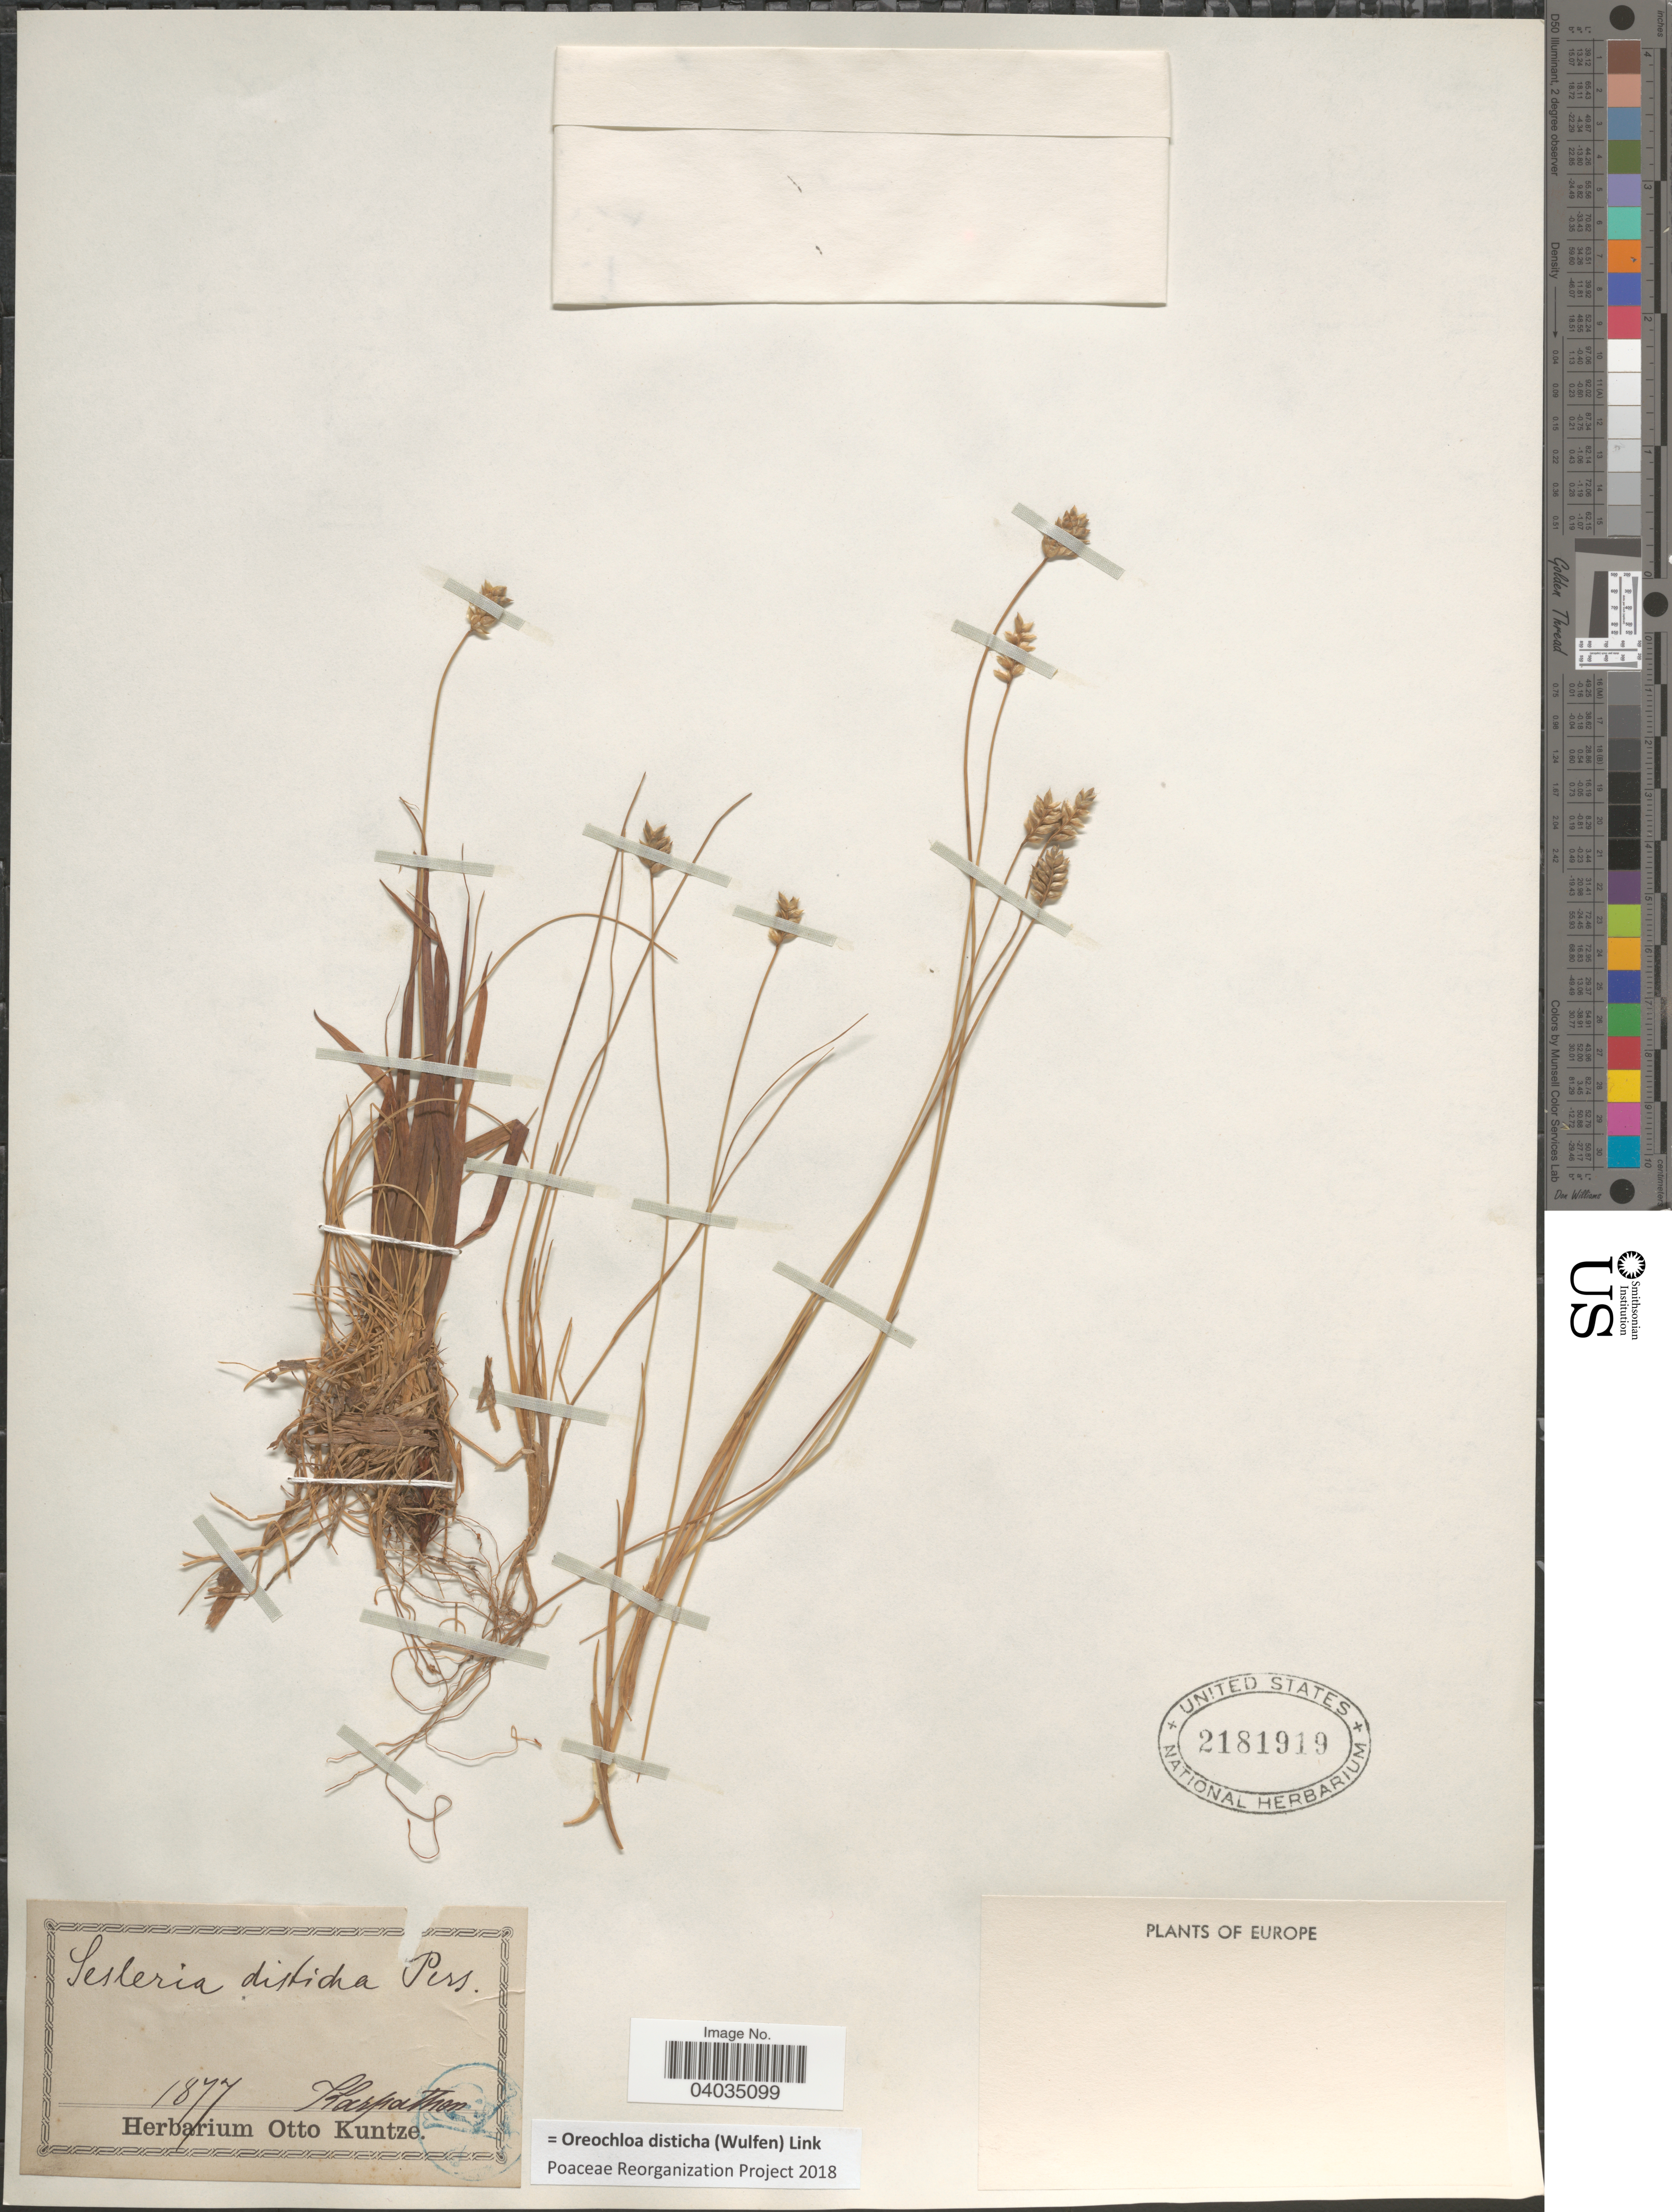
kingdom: Plantae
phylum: Tracheophyta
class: Liliopsida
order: Poales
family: Poaceae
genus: Oreochloa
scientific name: Oreochloa disticha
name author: (Wulfen) Link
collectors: ex herb. Otto Kuntze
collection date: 1877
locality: Europe. Karpathen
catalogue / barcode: US 2181919